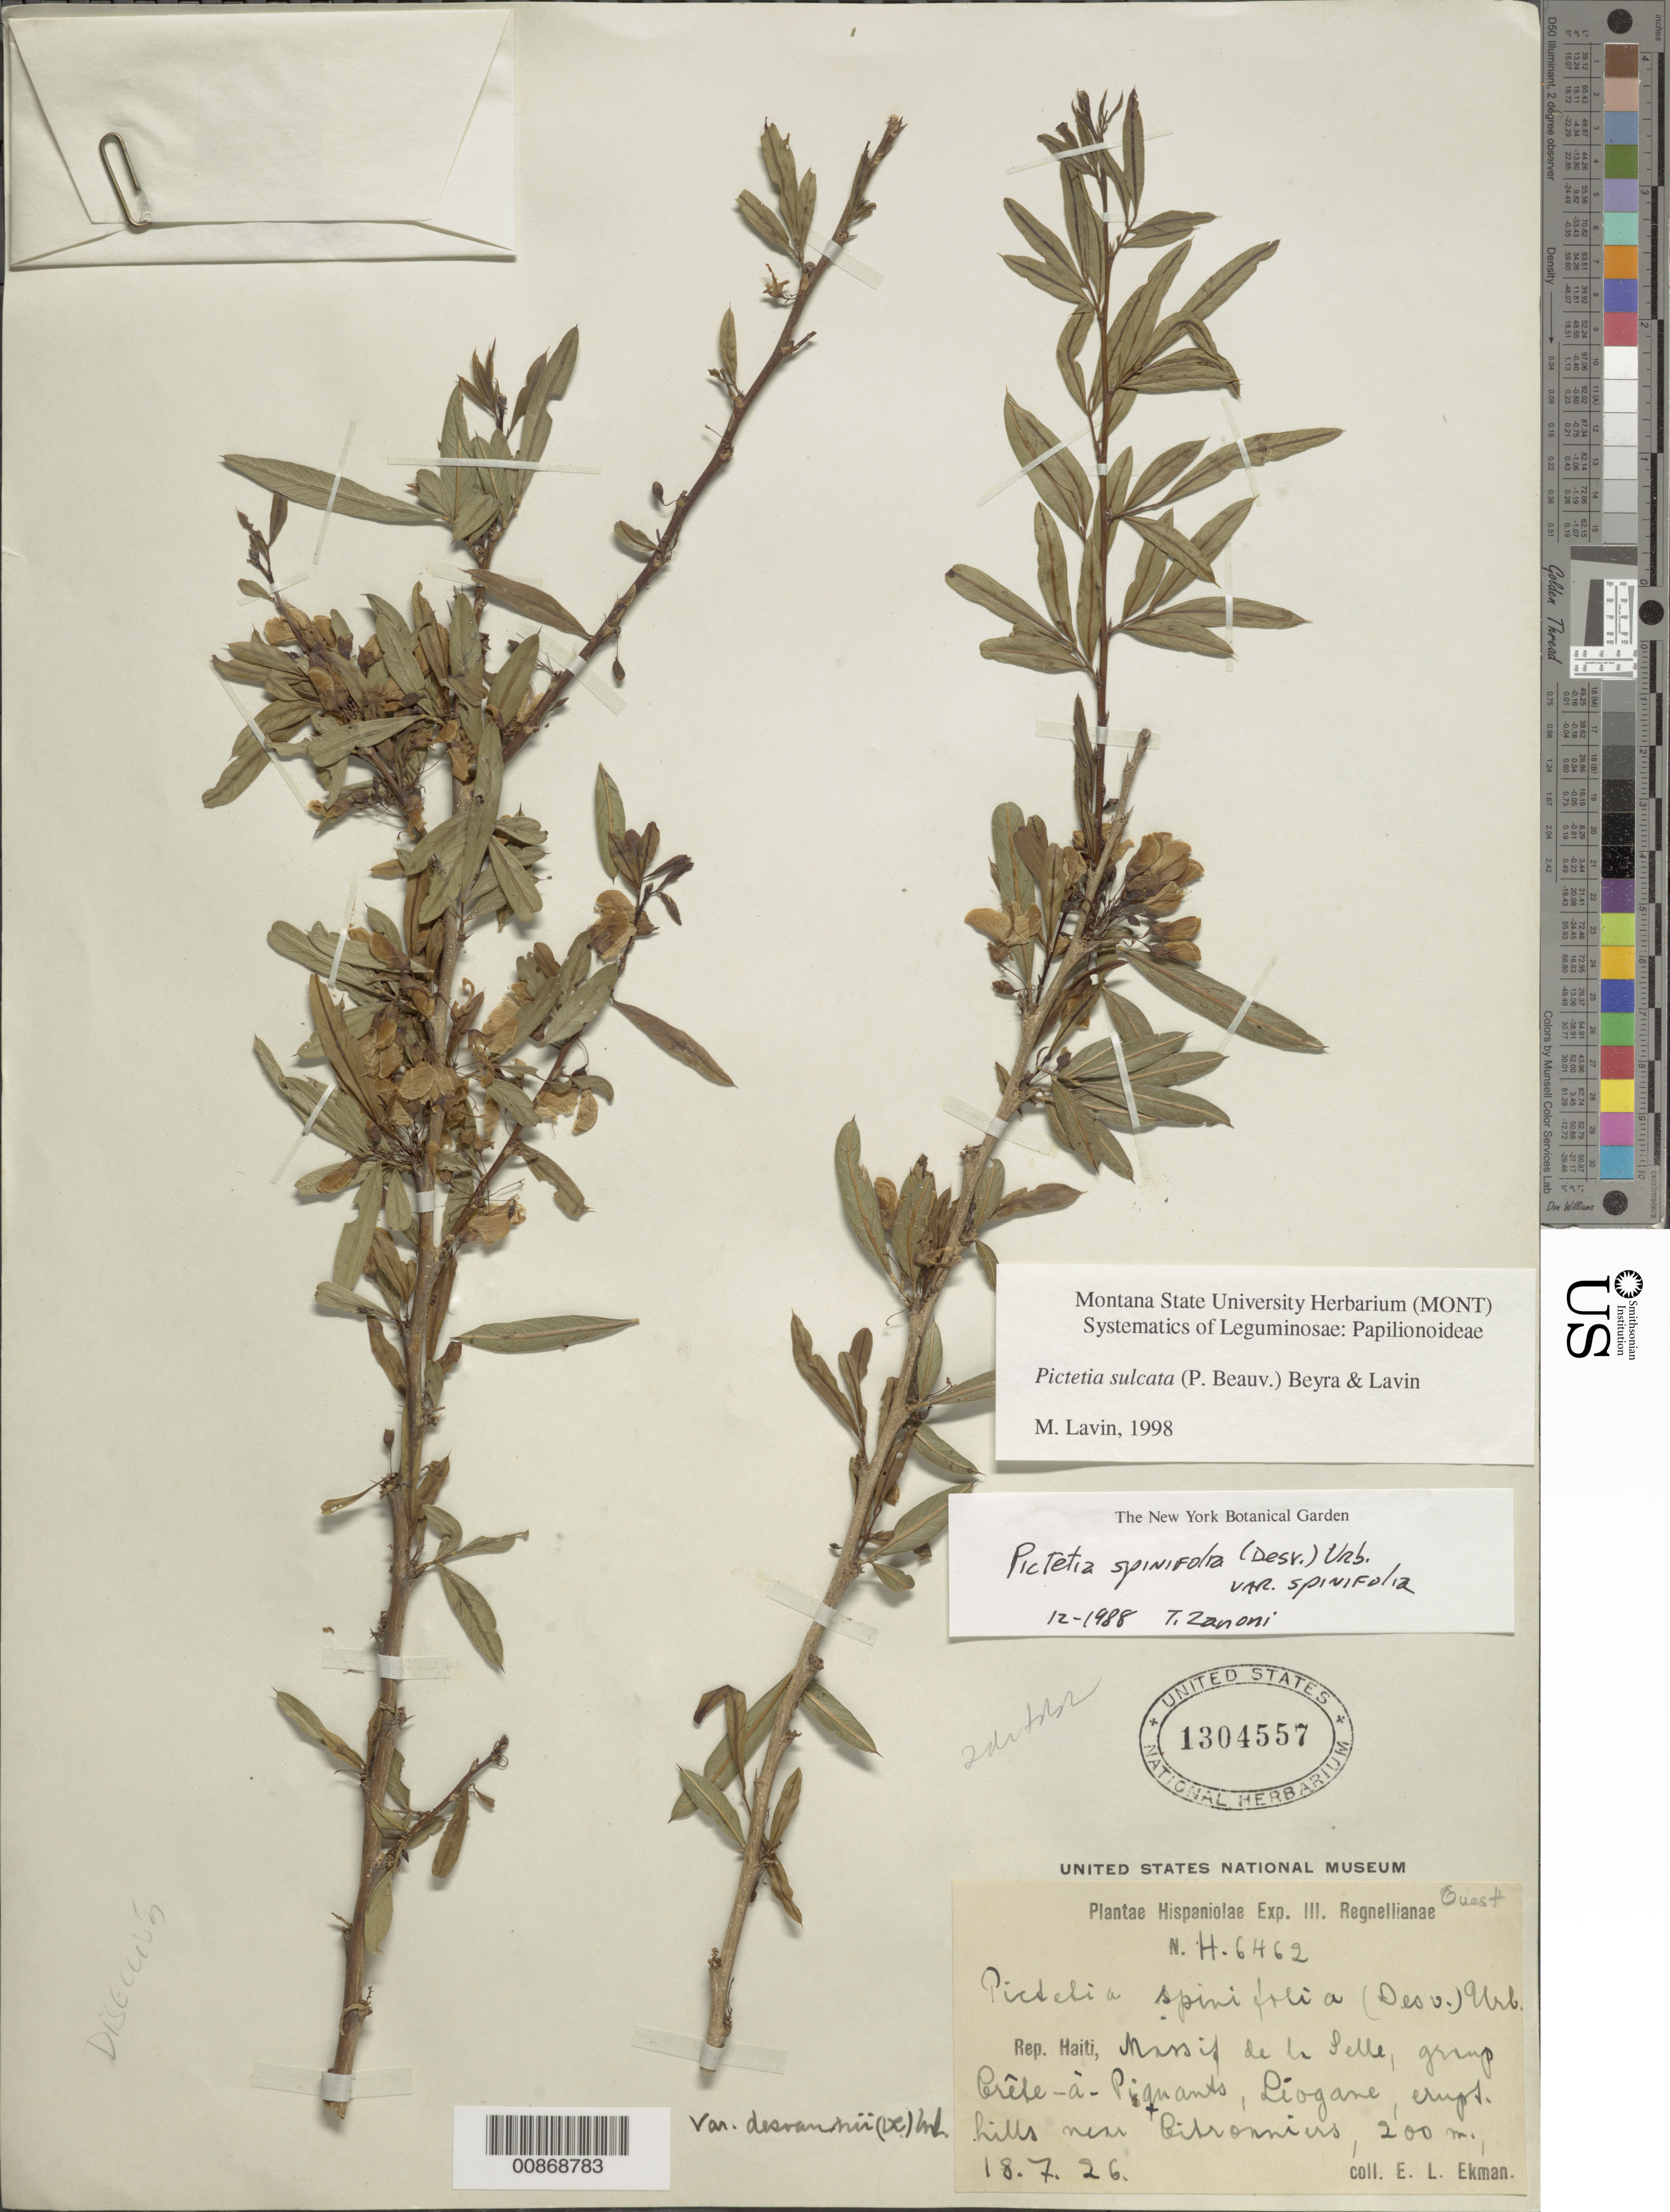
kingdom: Plantae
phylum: Tracheophyta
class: Magnoliopsida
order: Fabales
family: Fabaceae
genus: Pictetia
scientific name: Pictetia sulcata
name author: (P. Beauv.) Beyra & Lavin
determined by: Lavin, M.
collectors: E. L. Ekman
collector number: H 6462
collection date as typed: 18 Jul 1926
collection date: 1926-07-18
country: Haiti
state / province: Ouest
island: Hispaniola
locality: Massif de la Selle, group Crête-a-Piquants, Liogane, near Citronniers.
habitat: Eruptive hills.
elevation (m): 200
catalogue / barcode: US 1304557